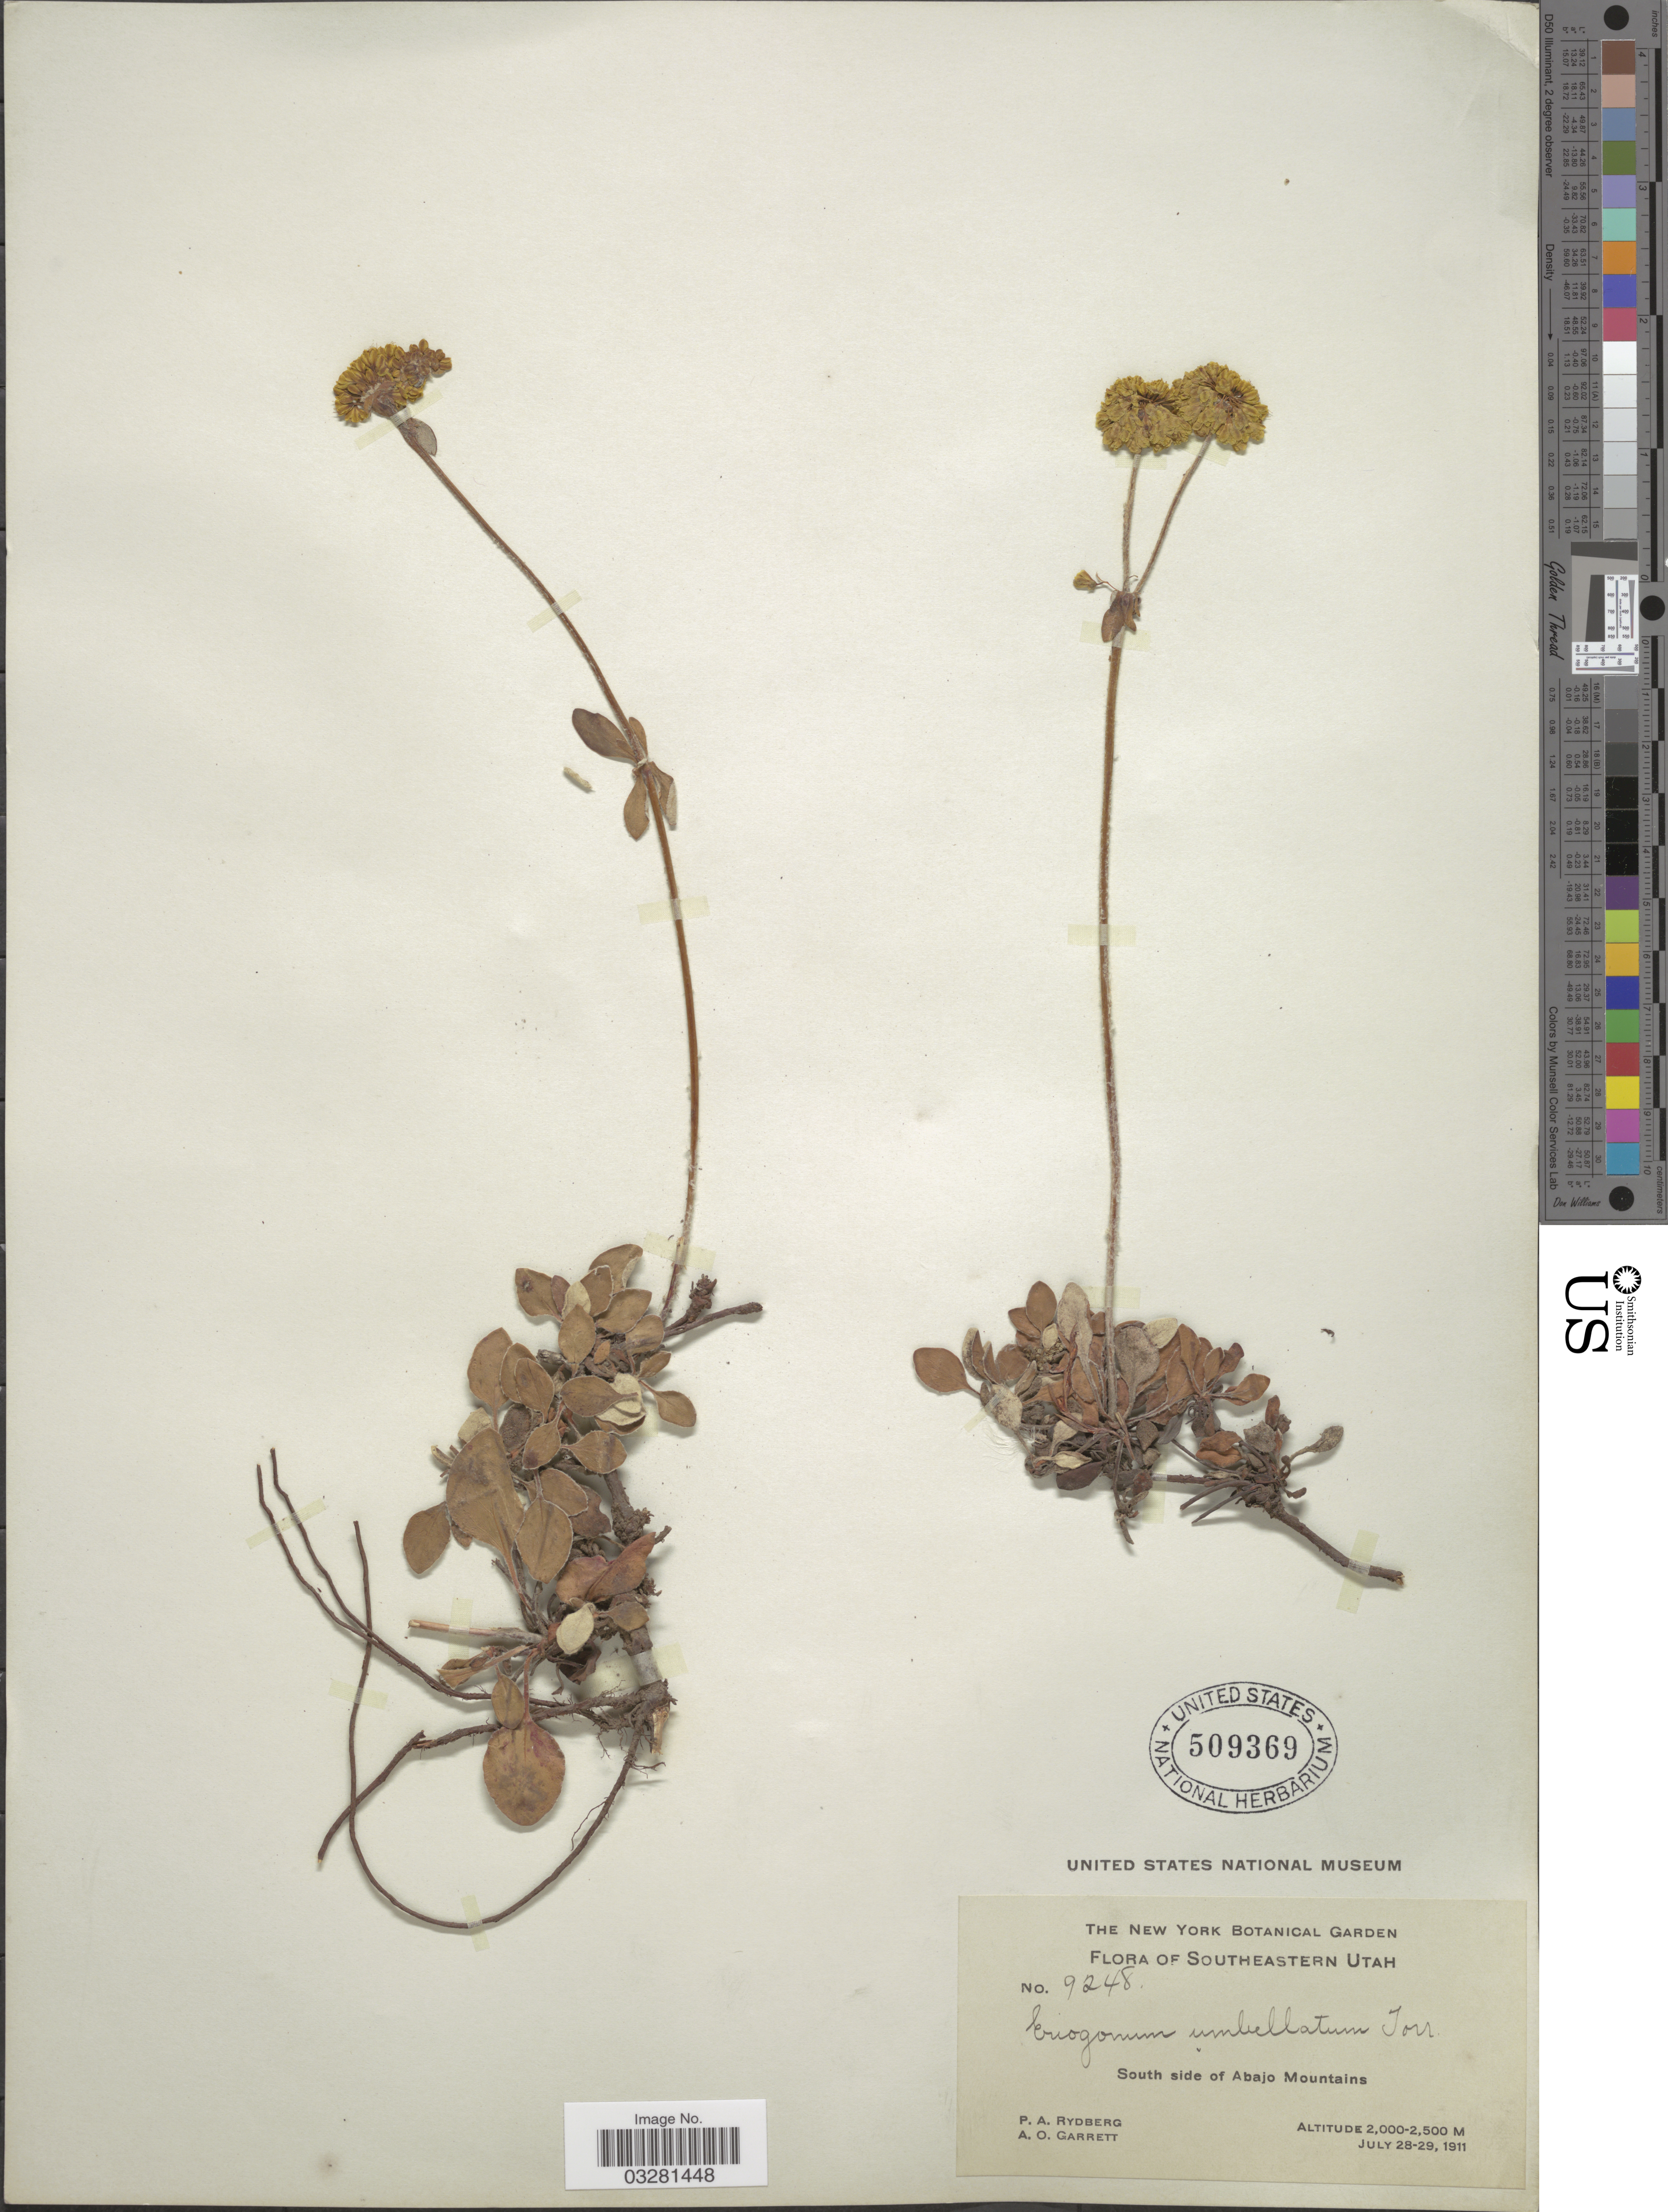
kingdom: Plantae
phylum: Tracheophyta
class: Magnoliopsida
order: Caryophyllales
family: Polygonaceae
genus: Eriogonum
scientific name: Eriogonum umbellatum var. umbellatum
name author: Torr.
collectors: P. A. Rydberg & A. O. Garrett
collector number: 9248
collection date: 1911-07-28/1911-07-29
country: United States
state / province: Utah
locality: Southeastern Utah. South side of Abajo Mountains.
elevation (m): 2000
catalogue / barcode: US 509369